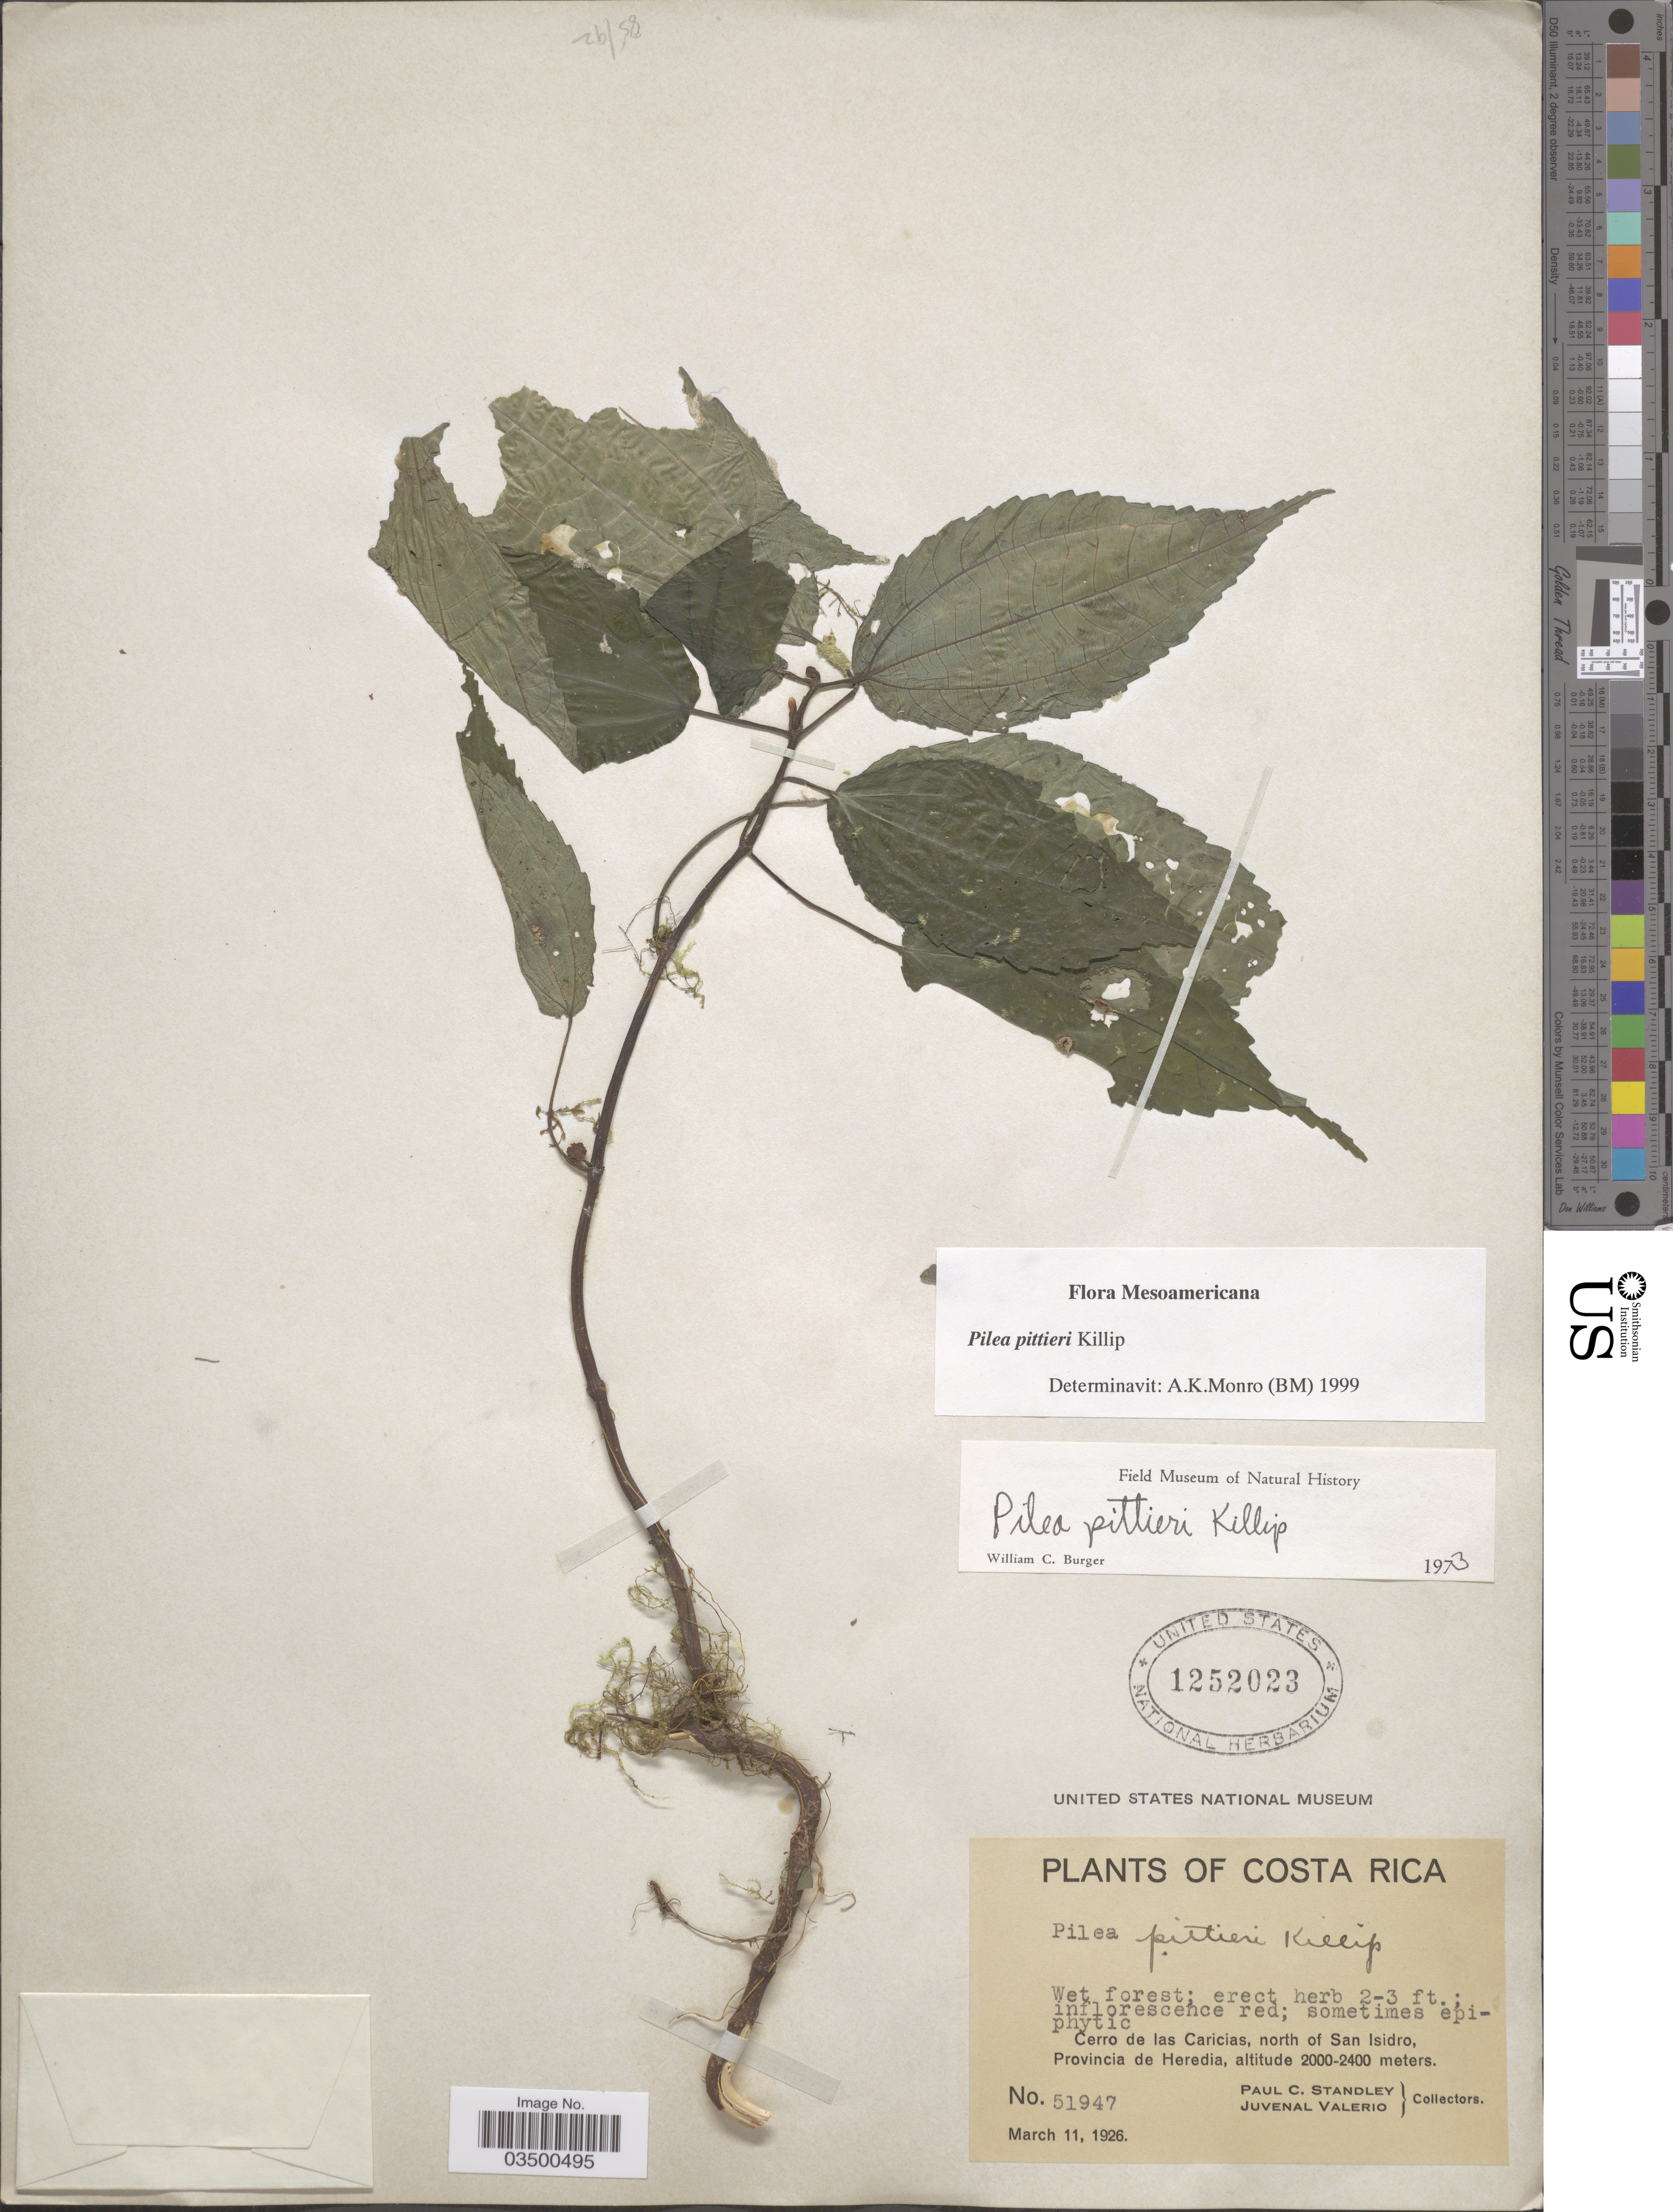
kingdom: Plantae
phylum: Tracheophyta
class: Magnoliopsida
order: Rosales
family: Urticaceae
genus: Pilea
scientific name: Pilea pittieri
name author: Killip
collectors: P. C. Standley & J. Valerio R.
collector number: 51947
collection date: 1926-03-11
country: Costa Rica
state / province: Heredia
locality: Cerro de las Caricias, north of San Isidro, Provincia de Heredia.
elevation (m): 2000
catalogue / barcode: US 1252023